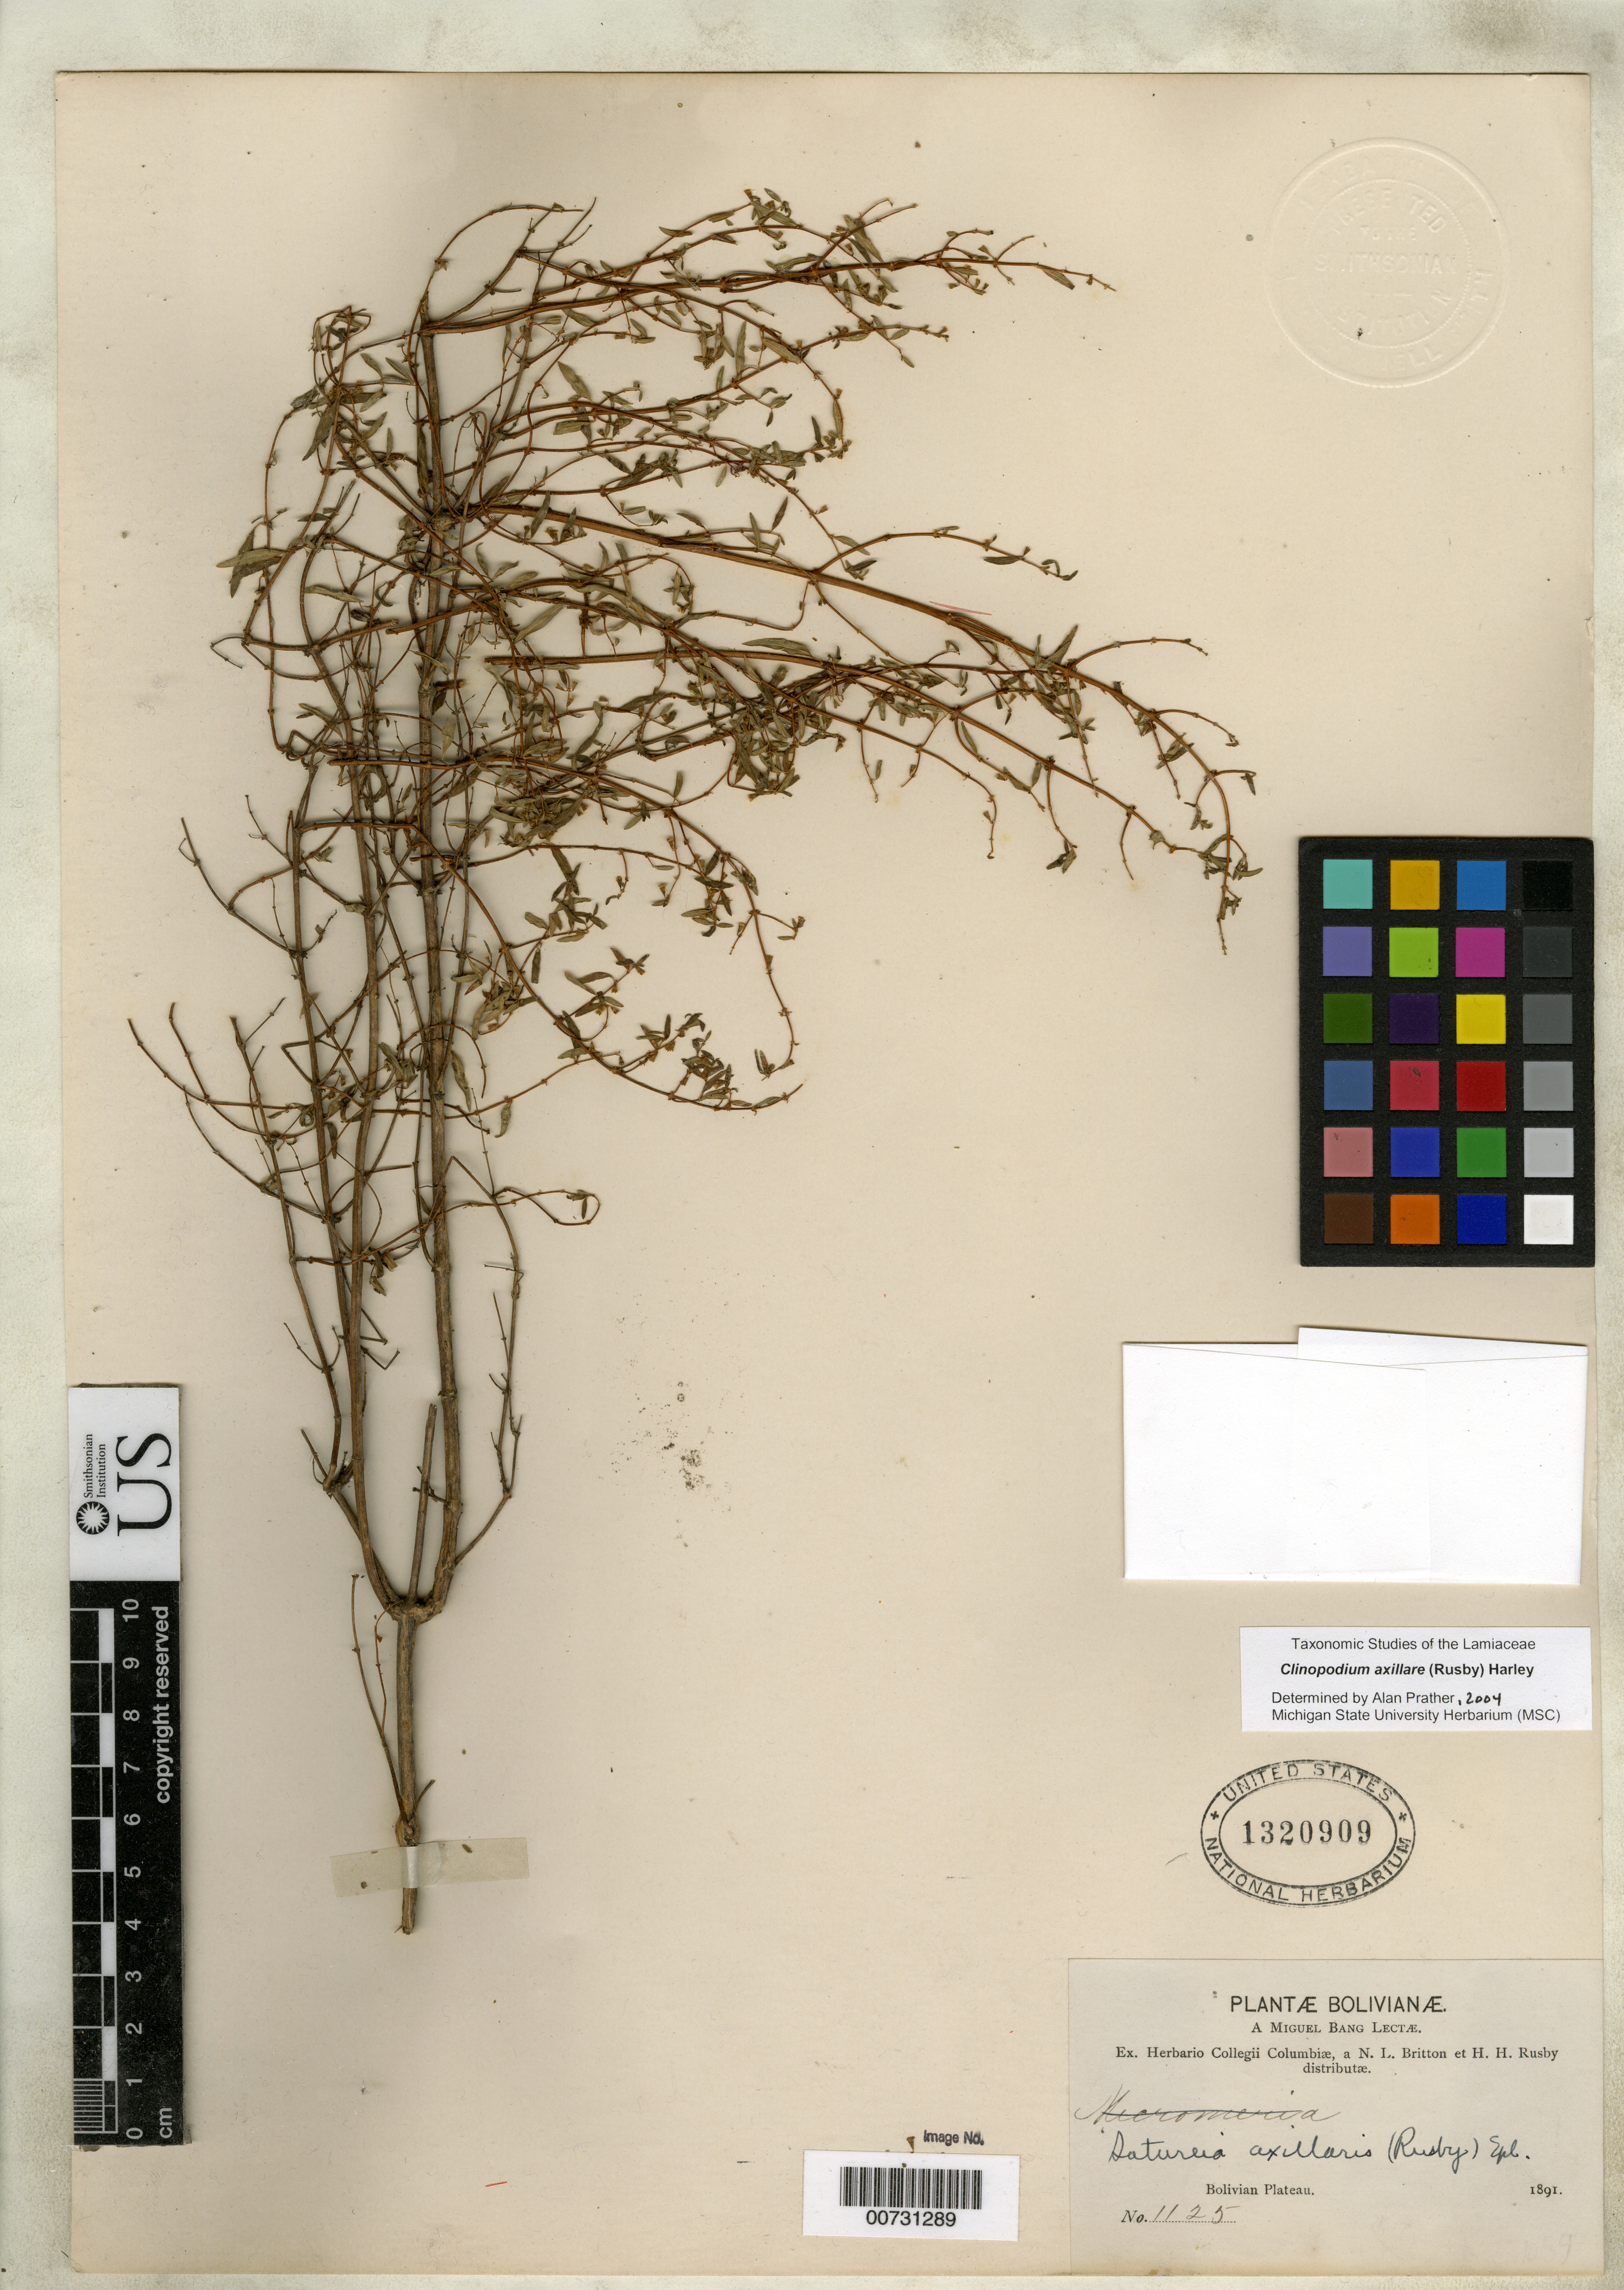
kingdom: Plantae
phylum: Tracheophyta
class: Magnoliopsida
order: Lamiales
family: Lamiaceae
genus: Bystropogon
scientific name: Bystropogon uniflorus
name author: Rusby ex Briq.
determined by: Prather, L. A.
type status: Isotype; Possible Syntype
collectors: M. Bang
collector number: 1125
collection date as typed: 1891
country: Bolivia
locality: Bolivian Plateau.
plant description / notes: If syntype, then lectotype is Kuntze s.n., cited as "tipo" by Epling 1964, Brittonia 16: 413).; Also an isotype of Bystropogon axillare Rusby.; Also a possible syntype of Bystropogon uniflorus Rusby ex Briquet.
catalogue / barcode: US 1320909